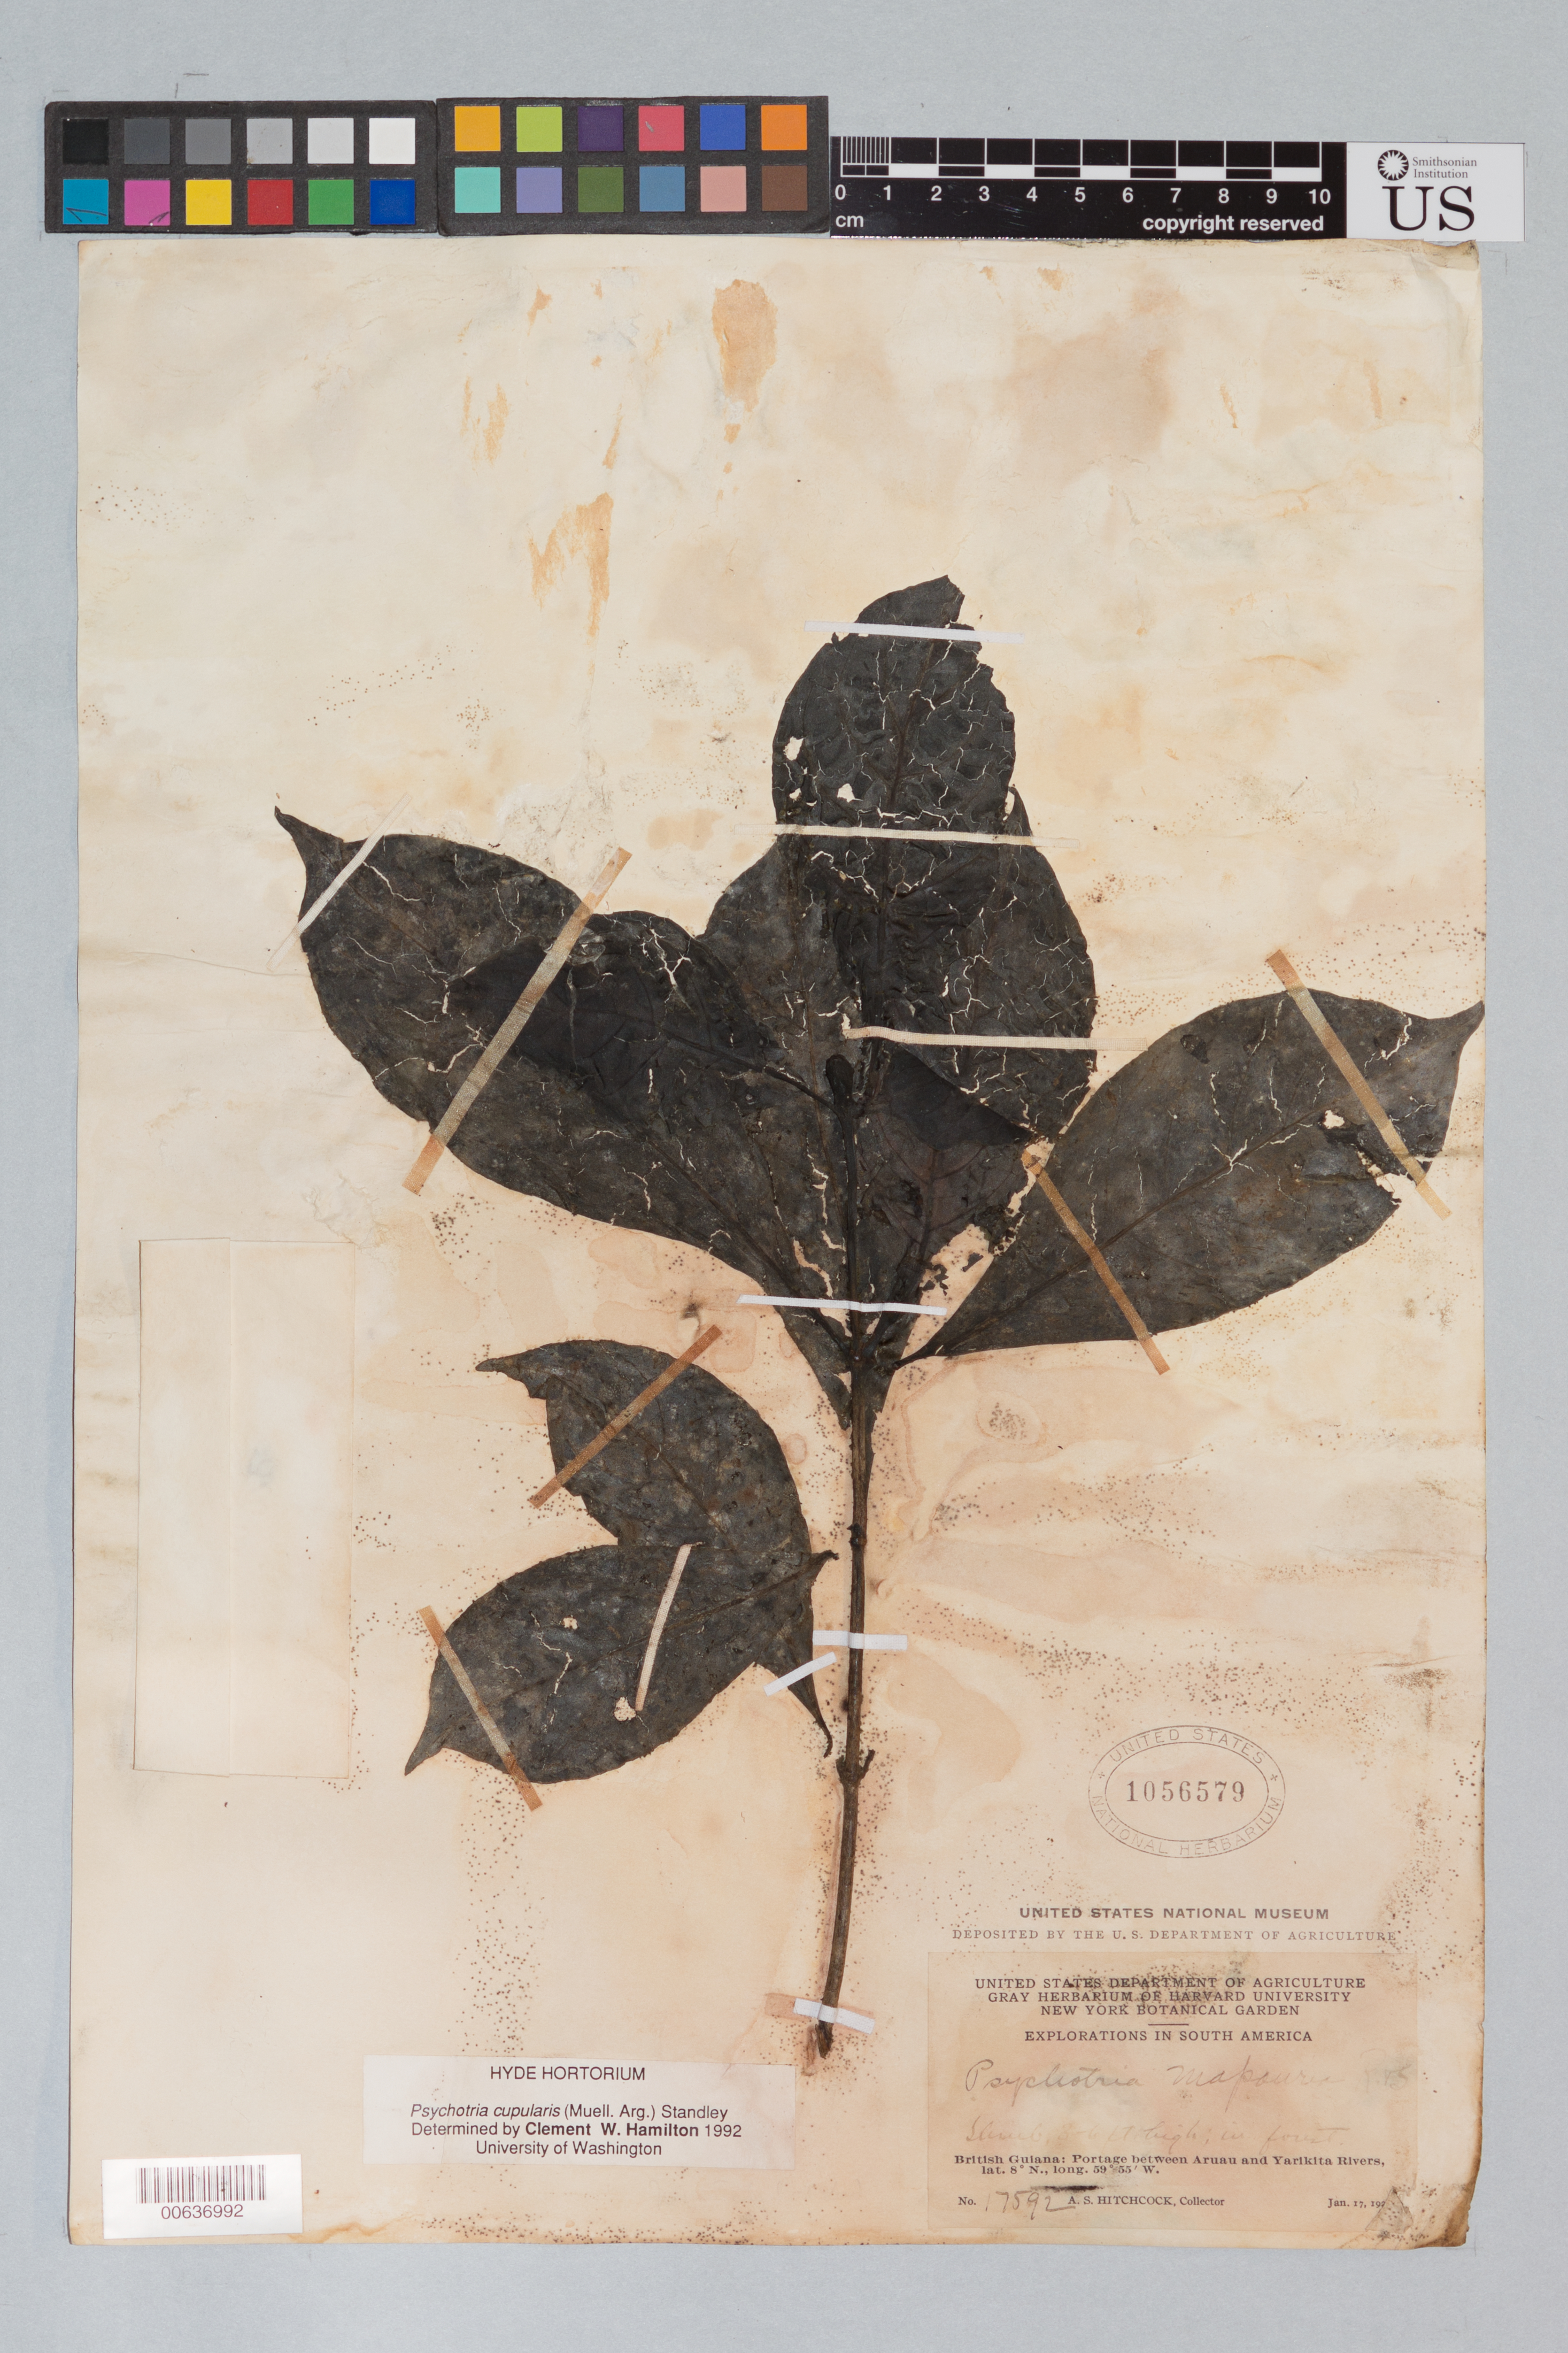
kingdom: Plantae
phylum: Tracheophyta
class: Magnoliopsida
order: Gentianales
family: Rubiaceae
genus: Psychotria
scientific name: Psychotria cupularis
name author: (Müll. Arg.) Standl.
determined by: Hamilton, C. W.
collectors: A. S. Hitchcock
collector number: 17592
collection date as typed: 17-Jan-20 to 18-Jan-20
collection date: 1920-01-17/1920-01-18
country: Guyana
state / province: Barima-Waini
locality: Yarikita and Amakura Rivers, near the junction of; Portage between Aruau and Yarikita Rivers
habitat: In forest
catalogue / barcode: US 1056579